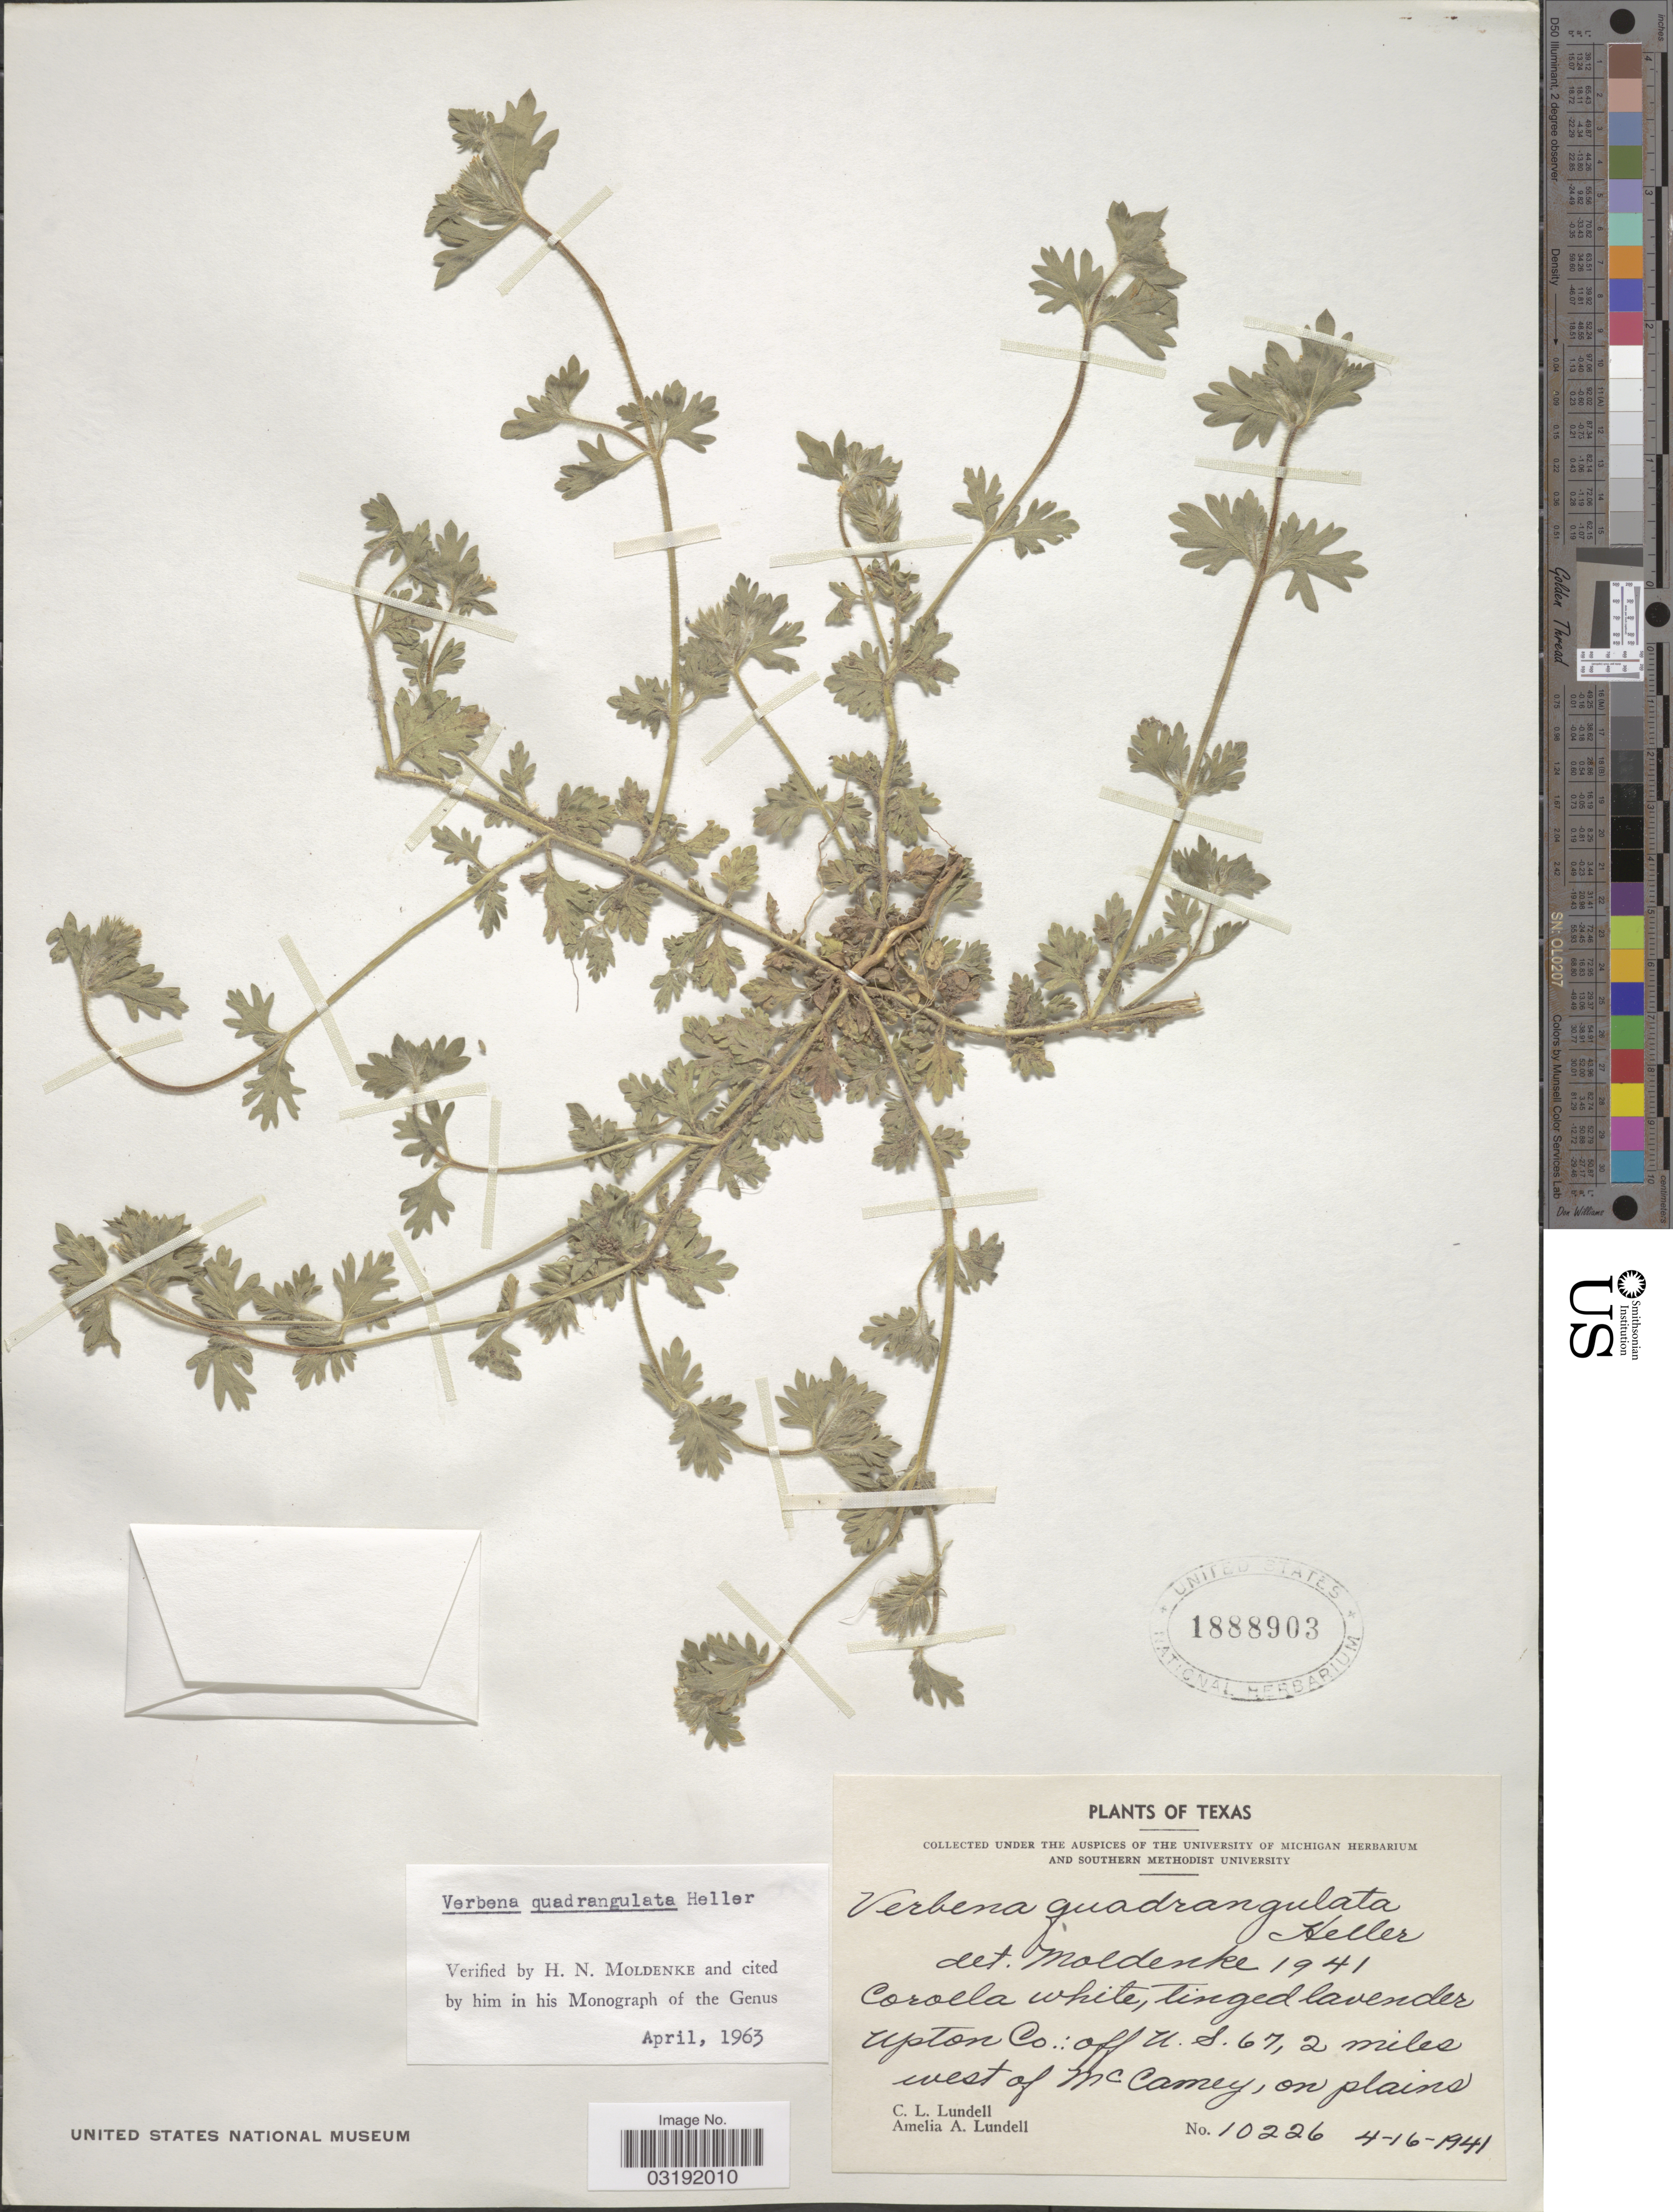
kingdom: Plantae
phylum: Tracheophyta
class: Magnoliopsida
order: Lamiales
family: Verbenaceae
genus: Verbena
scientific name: Verbena quadrangulata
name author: A. Heller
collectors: C. L. Lundell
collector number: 10226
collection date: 1941-04-16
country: United States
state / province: Texas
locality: Upton Co.: off U. S. 67, 2 miles west of McCamey, on plains.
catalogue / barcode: US 1888903